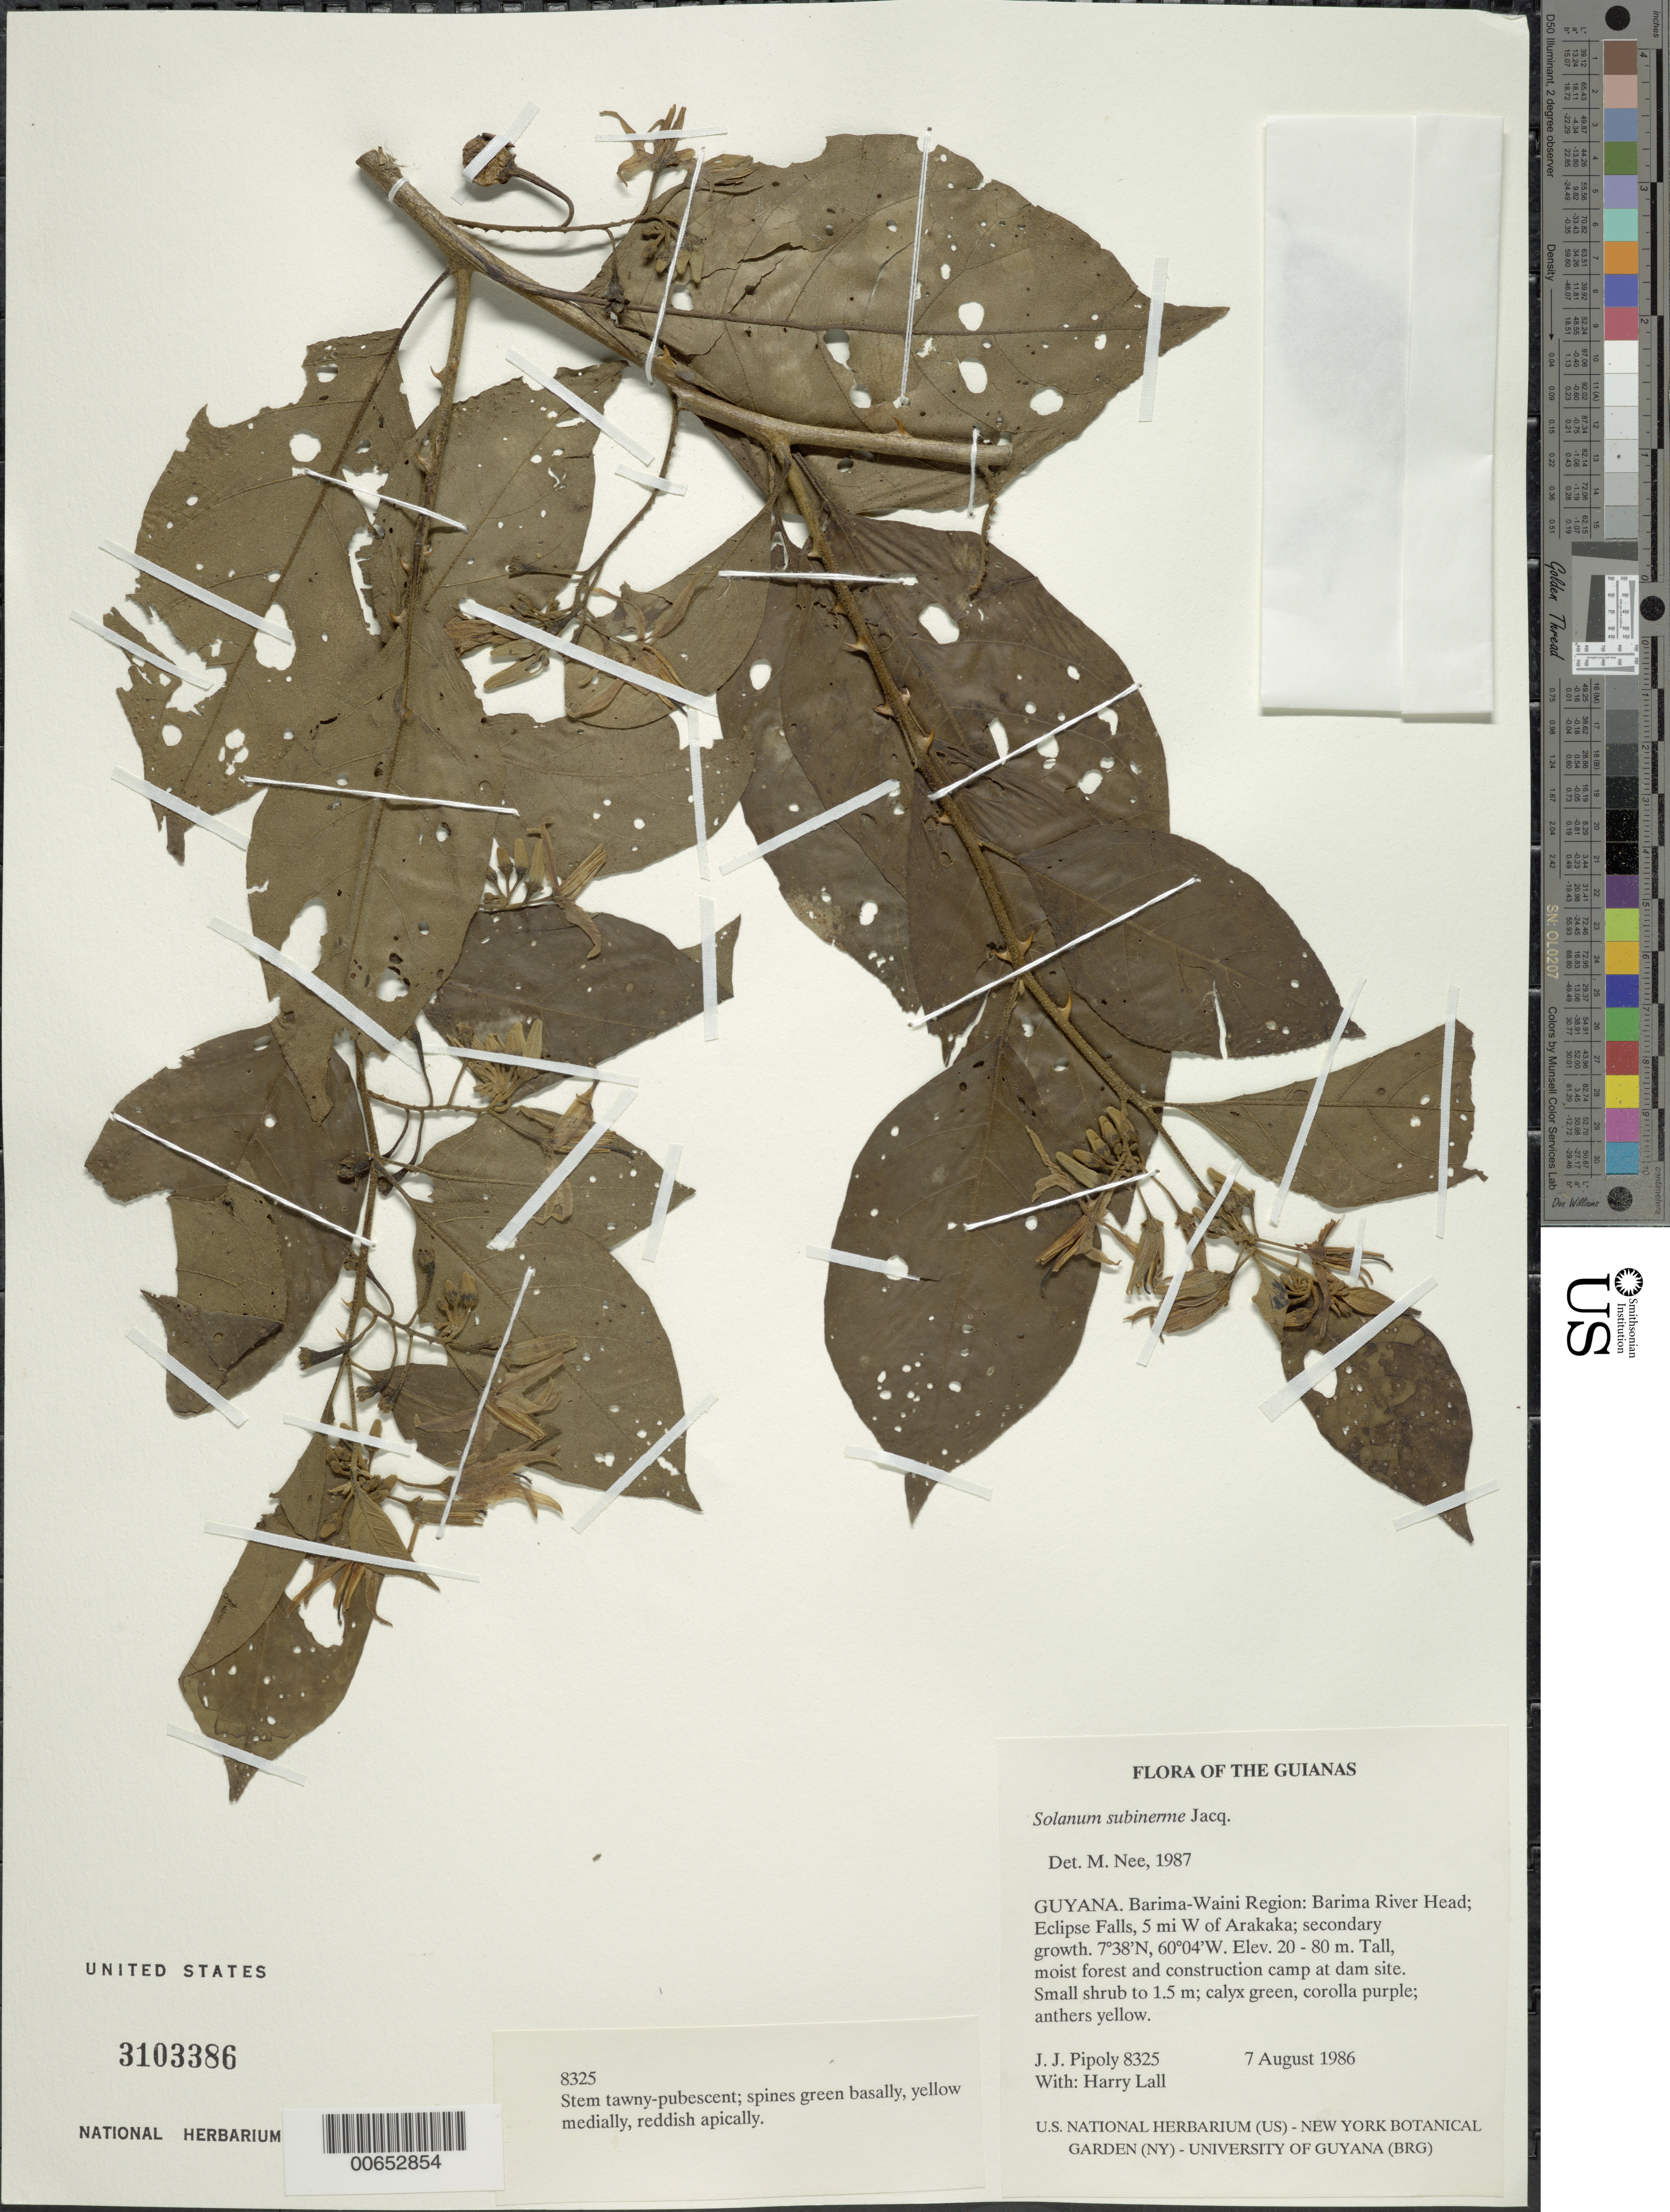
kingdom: Plantae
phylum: Tracheophyta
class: Magnoliopsida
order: Solanales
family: Solanaceae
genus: Solanum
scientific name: Solanum subinerme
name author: Jacq.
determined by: Nee, Michael H.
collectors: J. J. Pipoly & H. Lall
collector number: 8325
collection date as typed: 8 Aug 1986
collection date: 1986-08-08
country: Guyana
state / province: Barima-Waini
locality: Barima River head; Eclipse Falls, 5 mi W of Arakaka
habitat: Secondary growth, tall moist forest and construction camp at dam site.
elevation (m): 20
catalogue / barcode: US 3103386